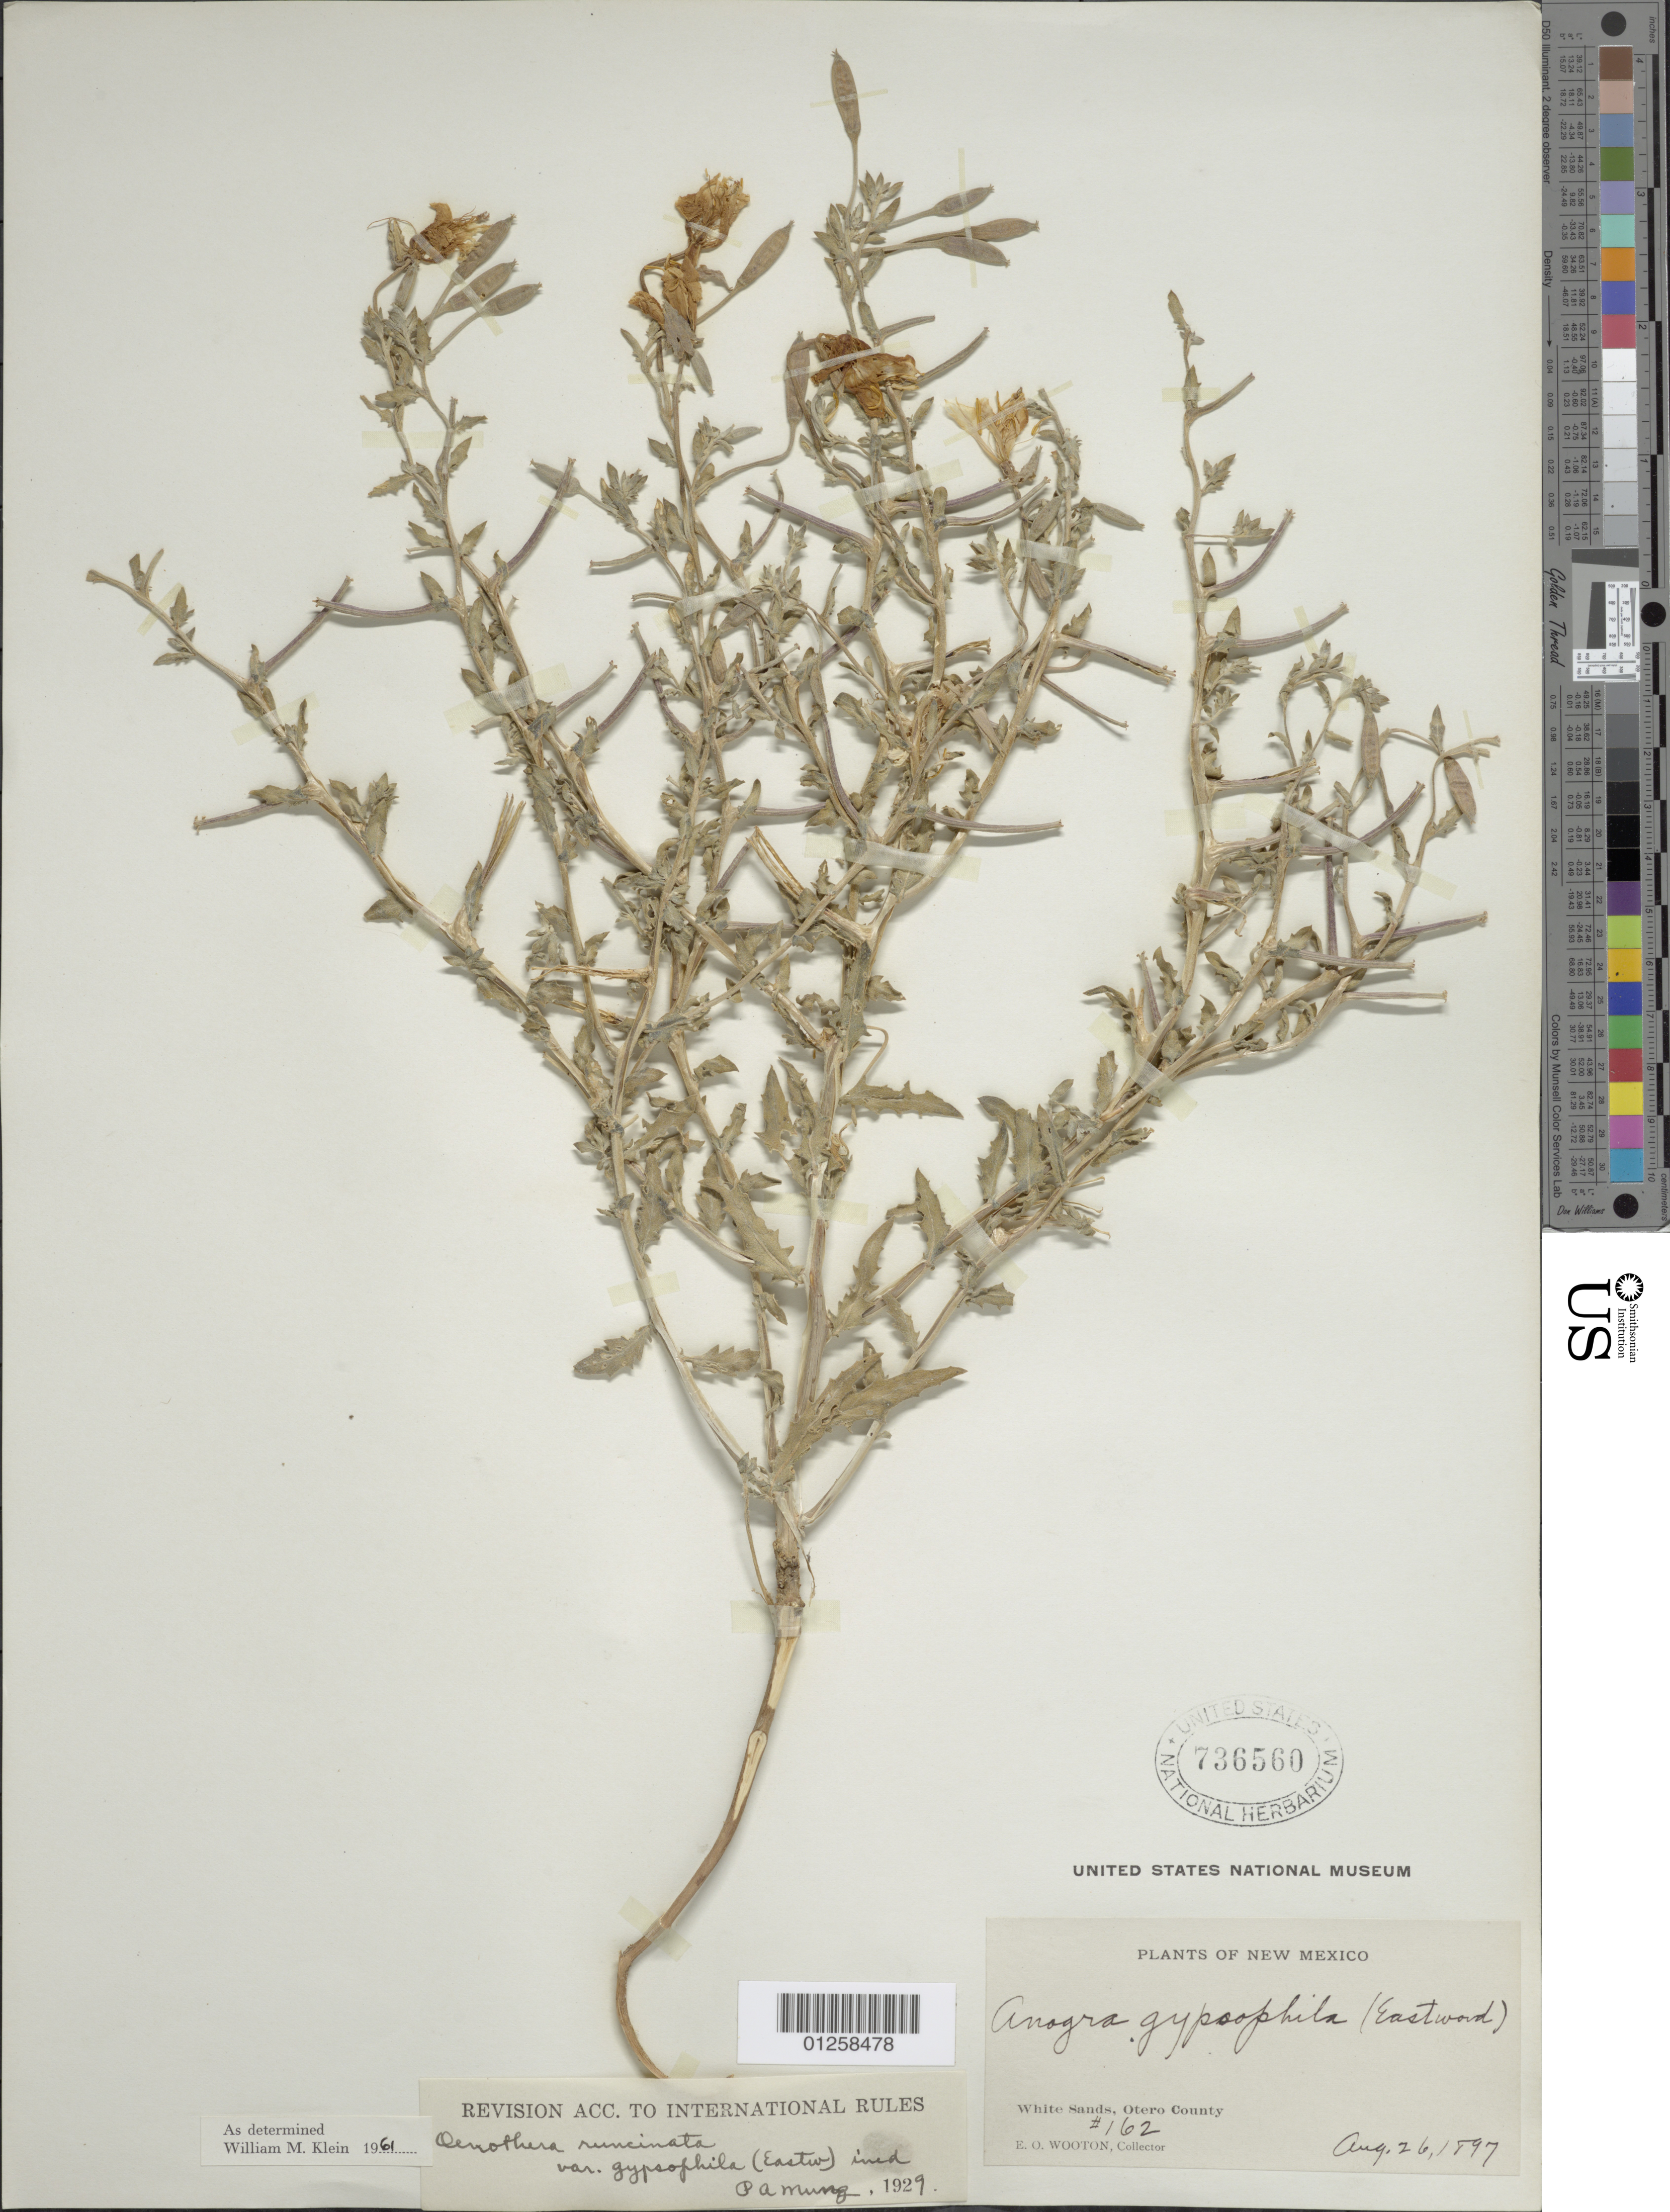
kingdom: Plantae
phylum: Tracheophyta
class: Magnoliopsida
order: Myrtales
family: Onagraceae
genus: Oenothera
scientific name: Oenothera pallida subsp. runcinata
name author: (Engelm.) Munz & W.M. Klein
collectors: E. O. Wooton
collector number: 162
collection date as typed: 26 Aug 1897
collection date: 1897-08-26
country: United States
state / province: New Mexico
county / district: Otero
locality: White Sands.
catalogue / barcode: US 736560